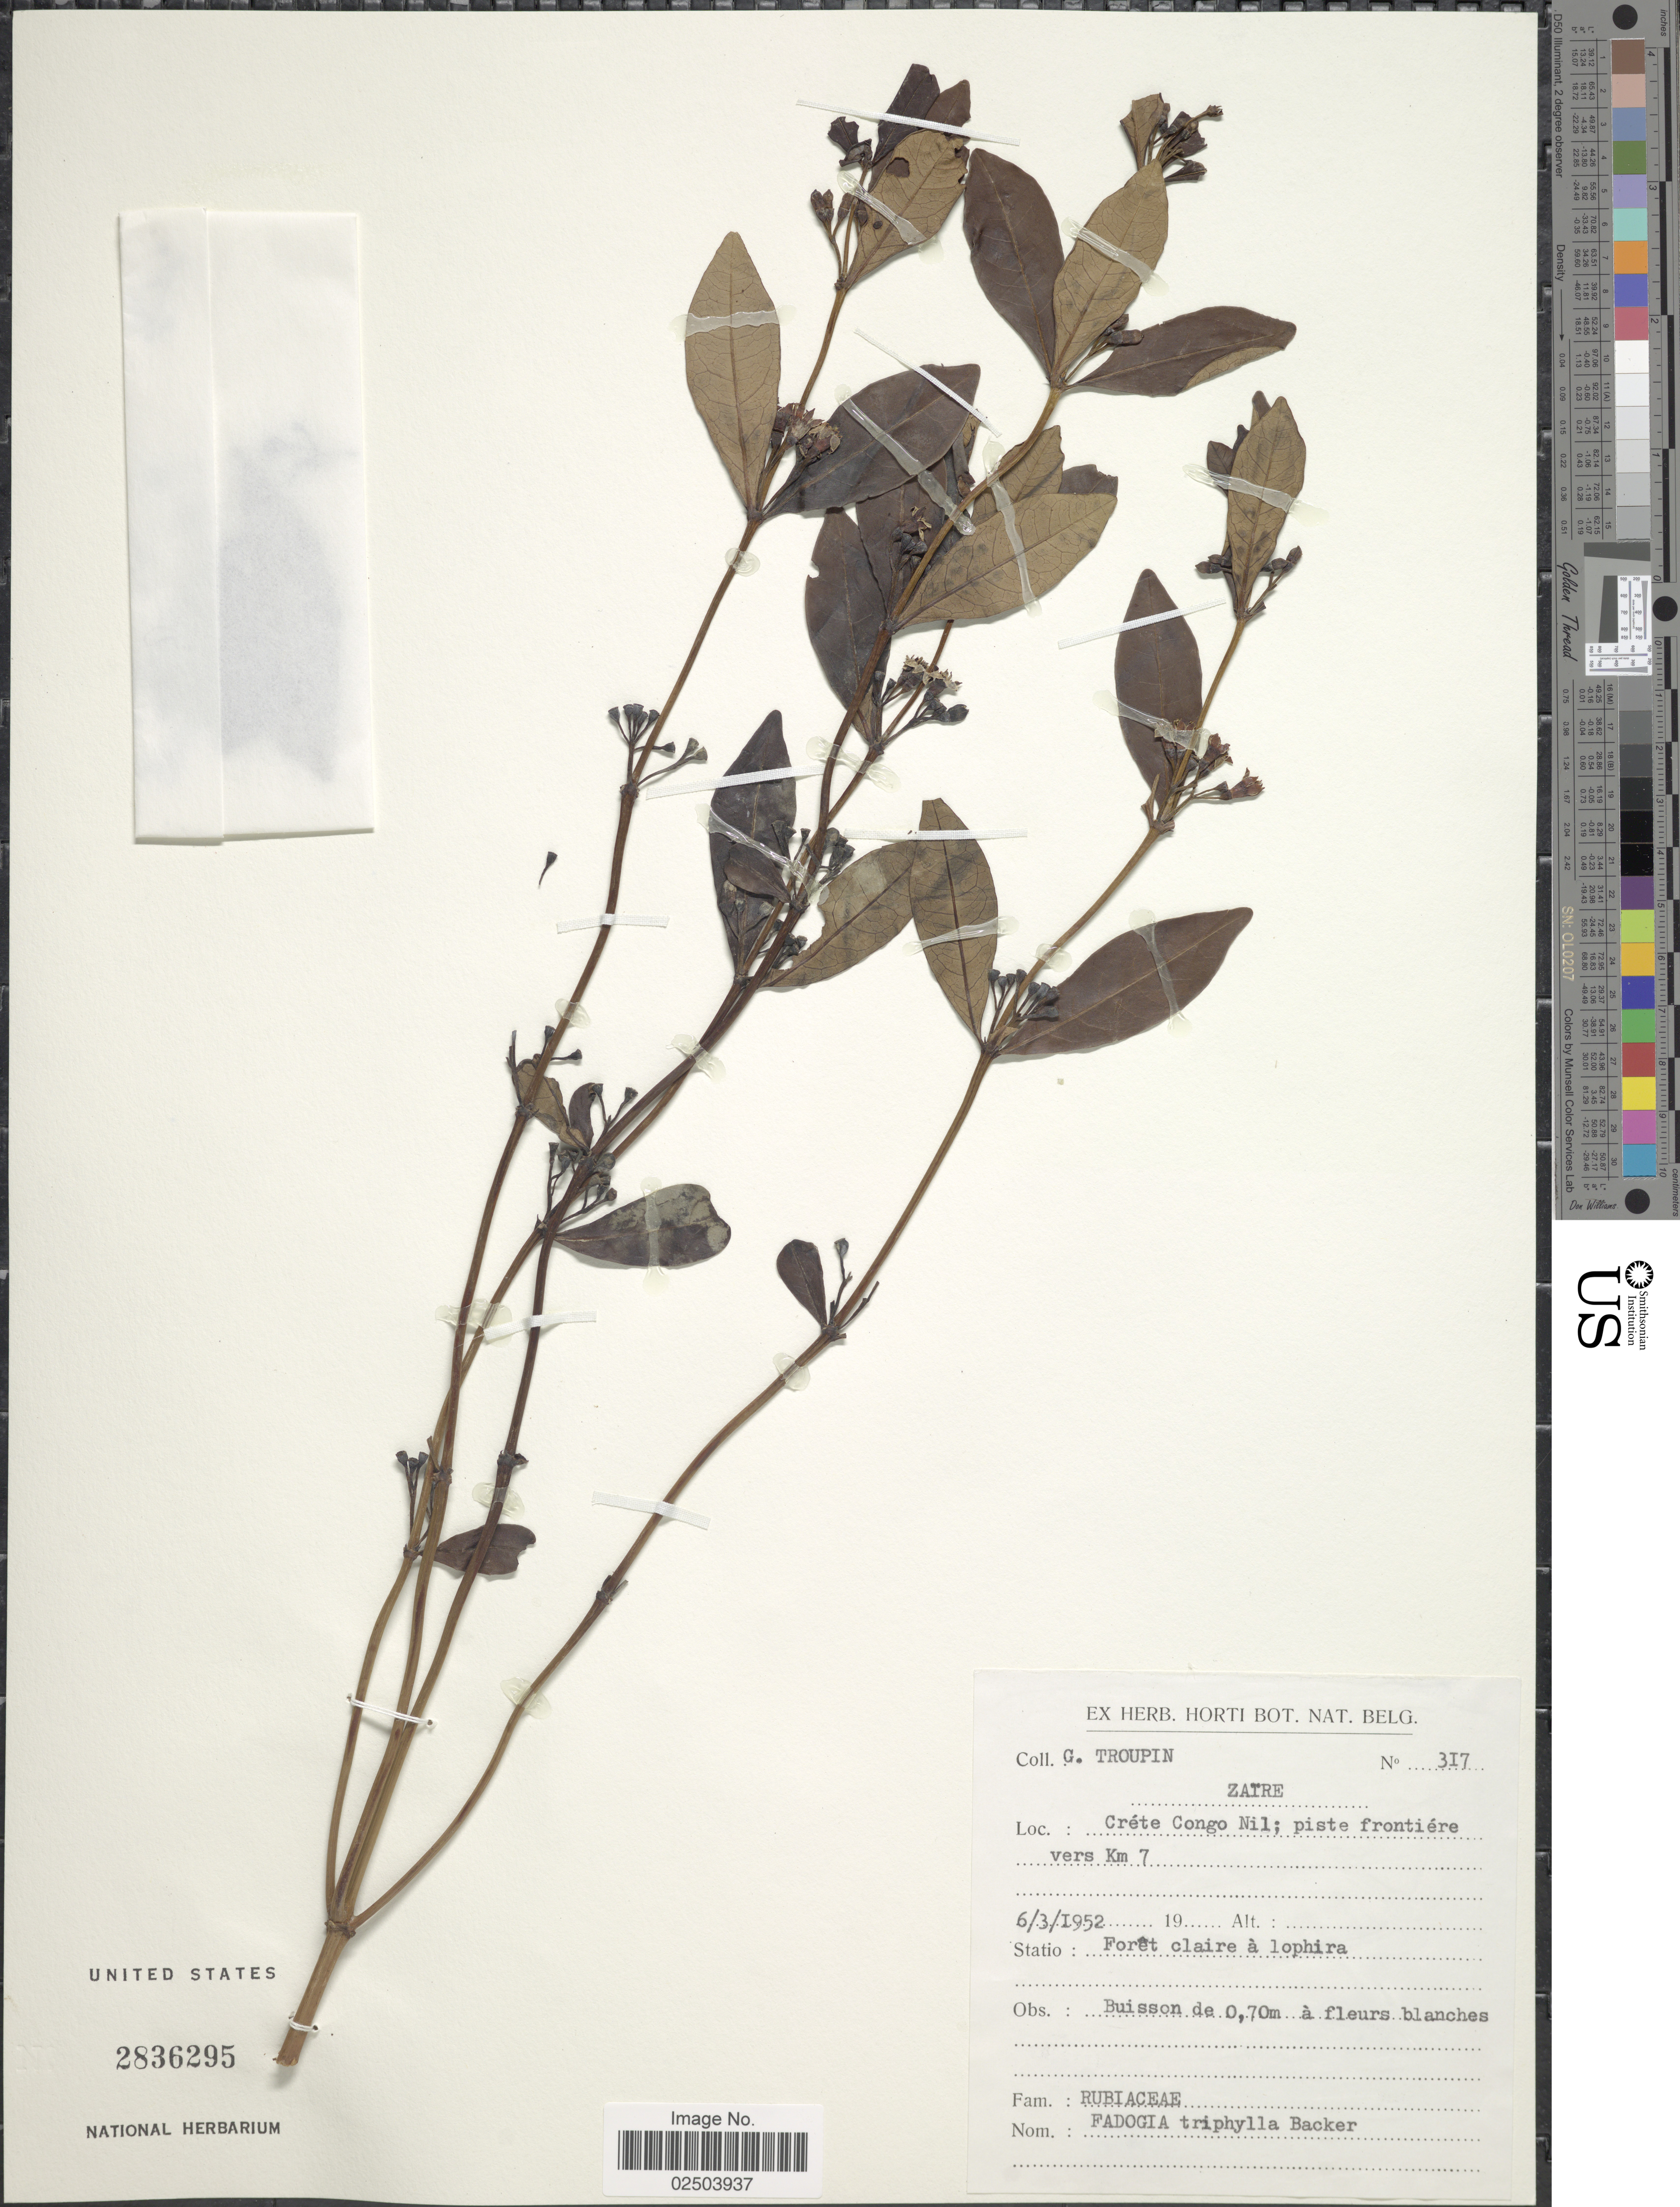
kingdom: Plantae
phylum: Tracheophyta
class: Magnoliopsida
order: Gentianales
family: Rubiaceae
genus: Fadogia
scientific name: Fadogia triphylla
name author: Baker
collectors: G. Troupin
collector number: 317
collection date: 1952-03-06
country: Congo, Democratic Republic of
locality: Zaire, Crete Congo Nil; piste frontiere vers Km 7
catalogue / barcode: US 2836295